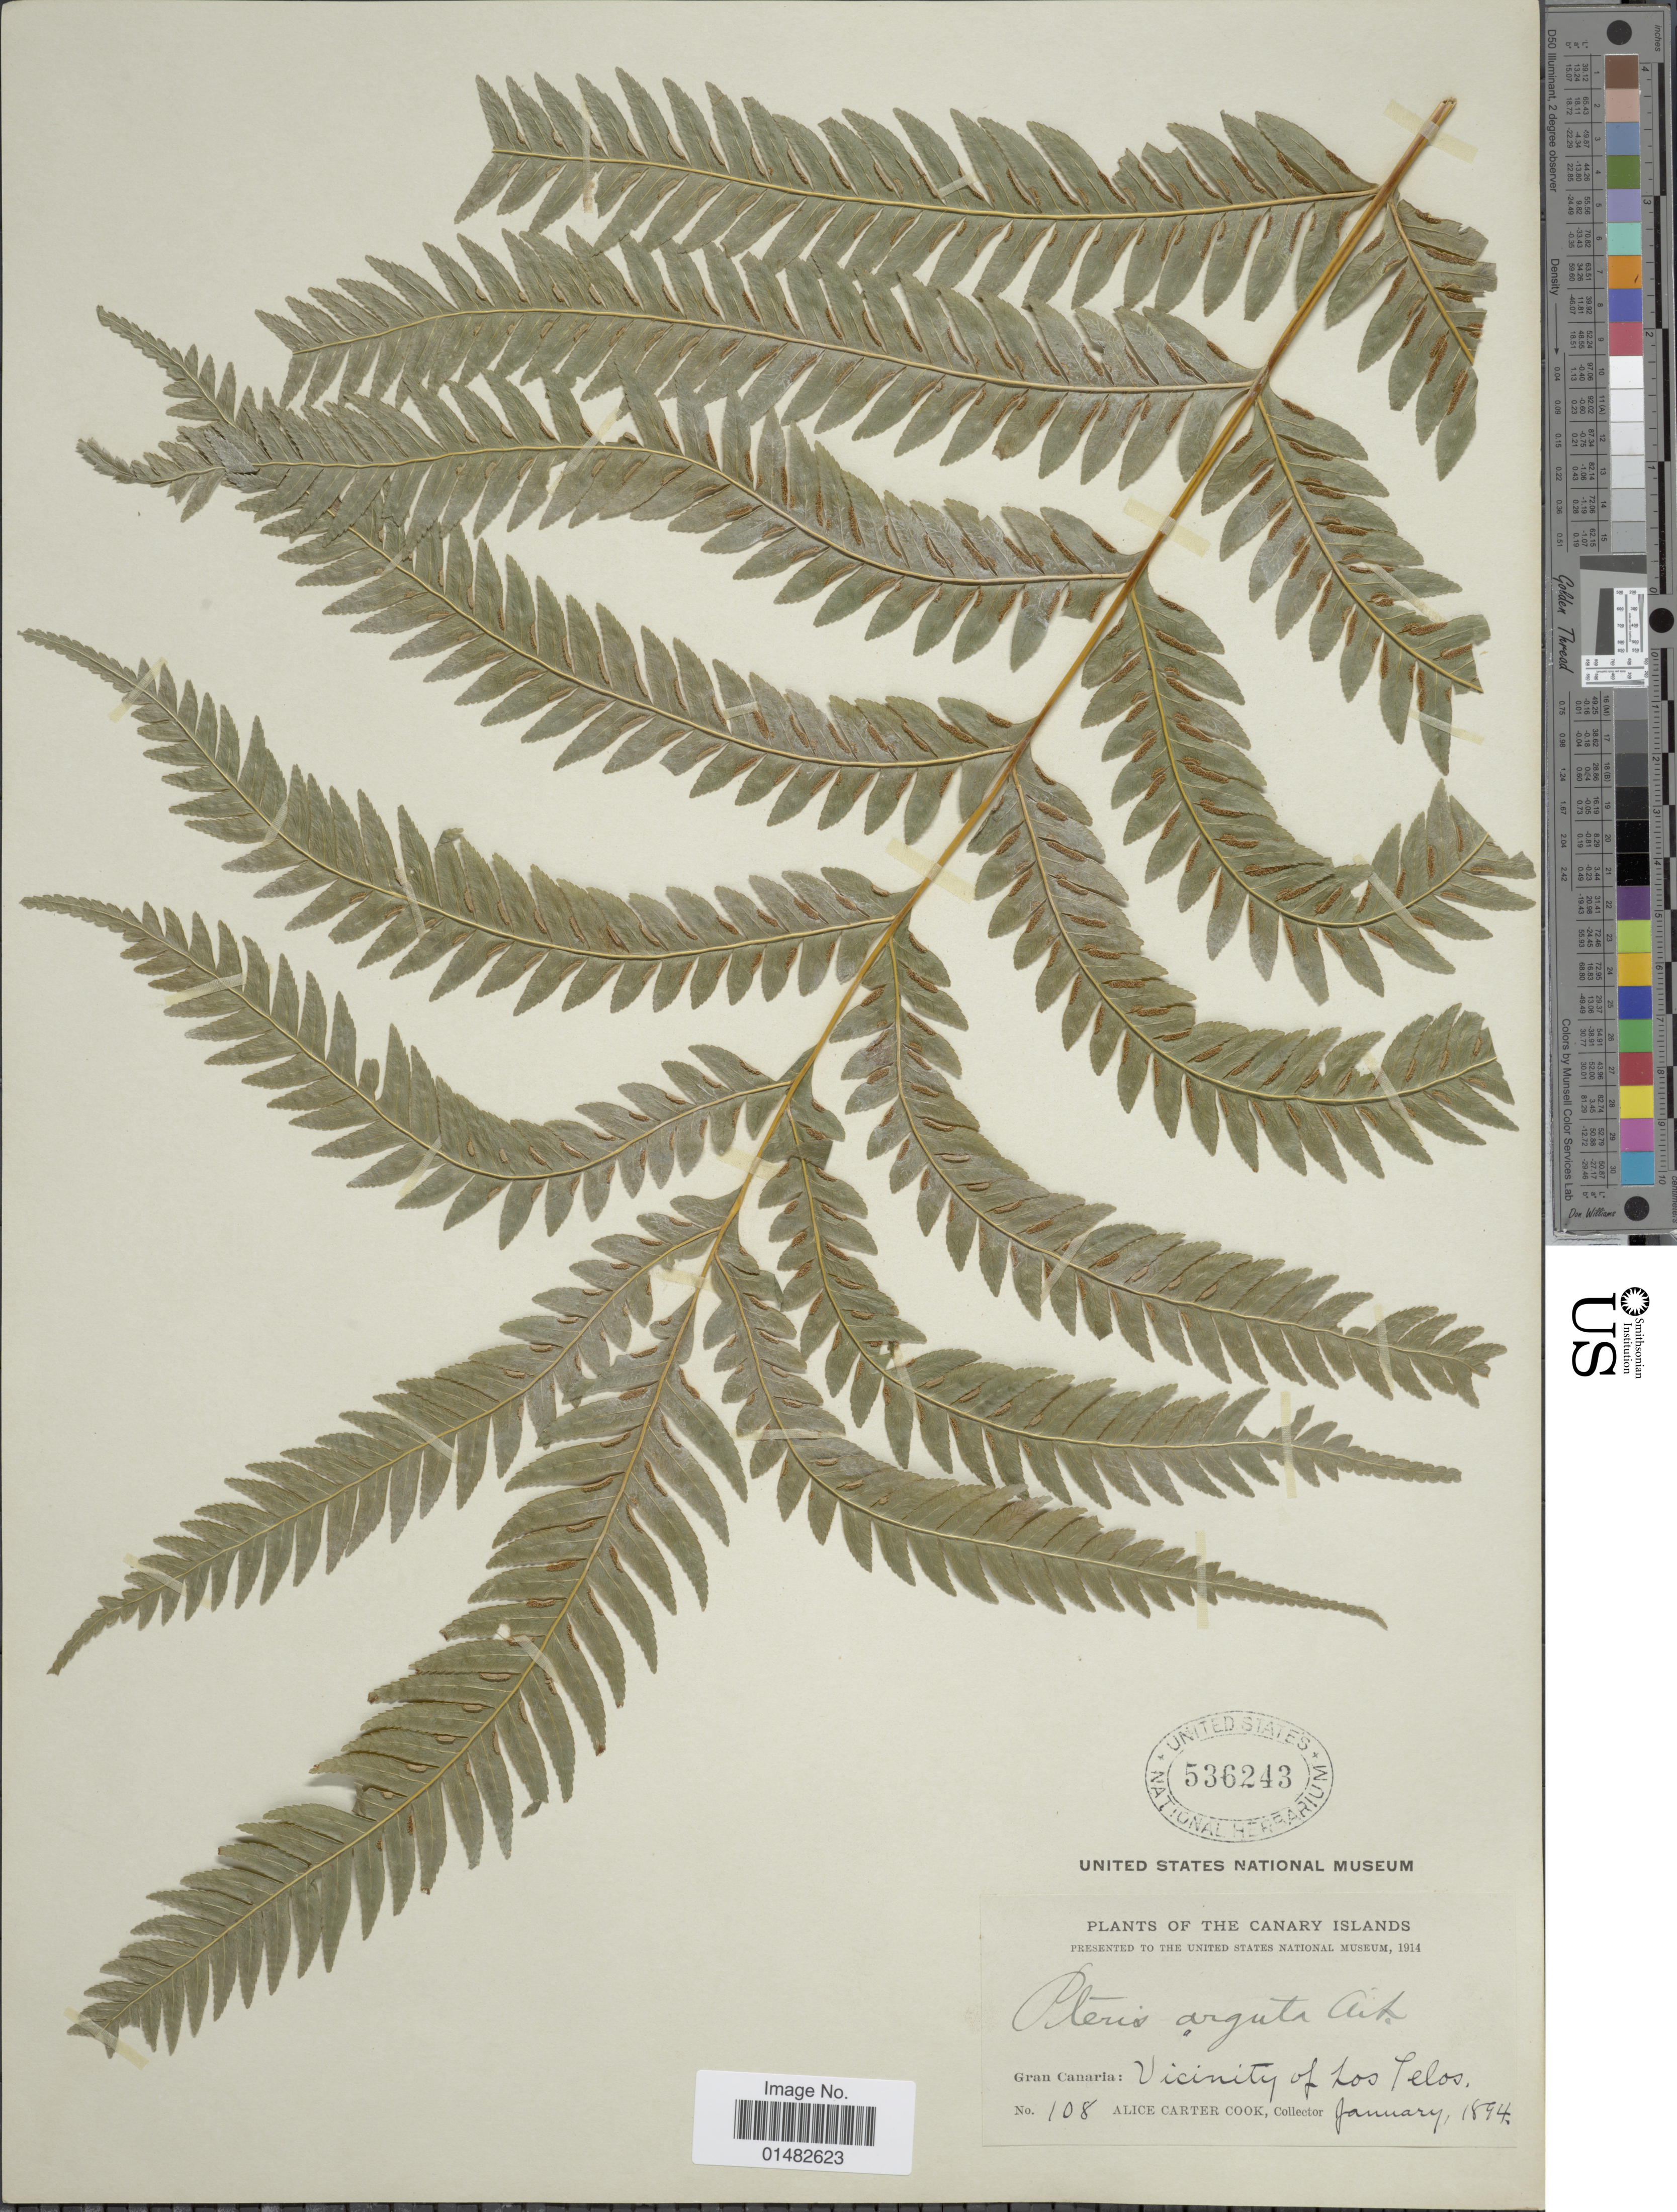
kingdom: Plantae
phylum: Tracheophyta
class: Polypodiopsida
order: Polypodiales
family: Pteridaceae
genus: Pteris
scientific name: Pteris arguta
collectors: Alice C. Cook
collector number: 108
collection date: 1894-01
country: Spain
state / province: Canarias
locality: The Canary Islands: Gran Canaria: Viciniy of Los Telos (Los Tilos)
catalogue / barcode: US 536243